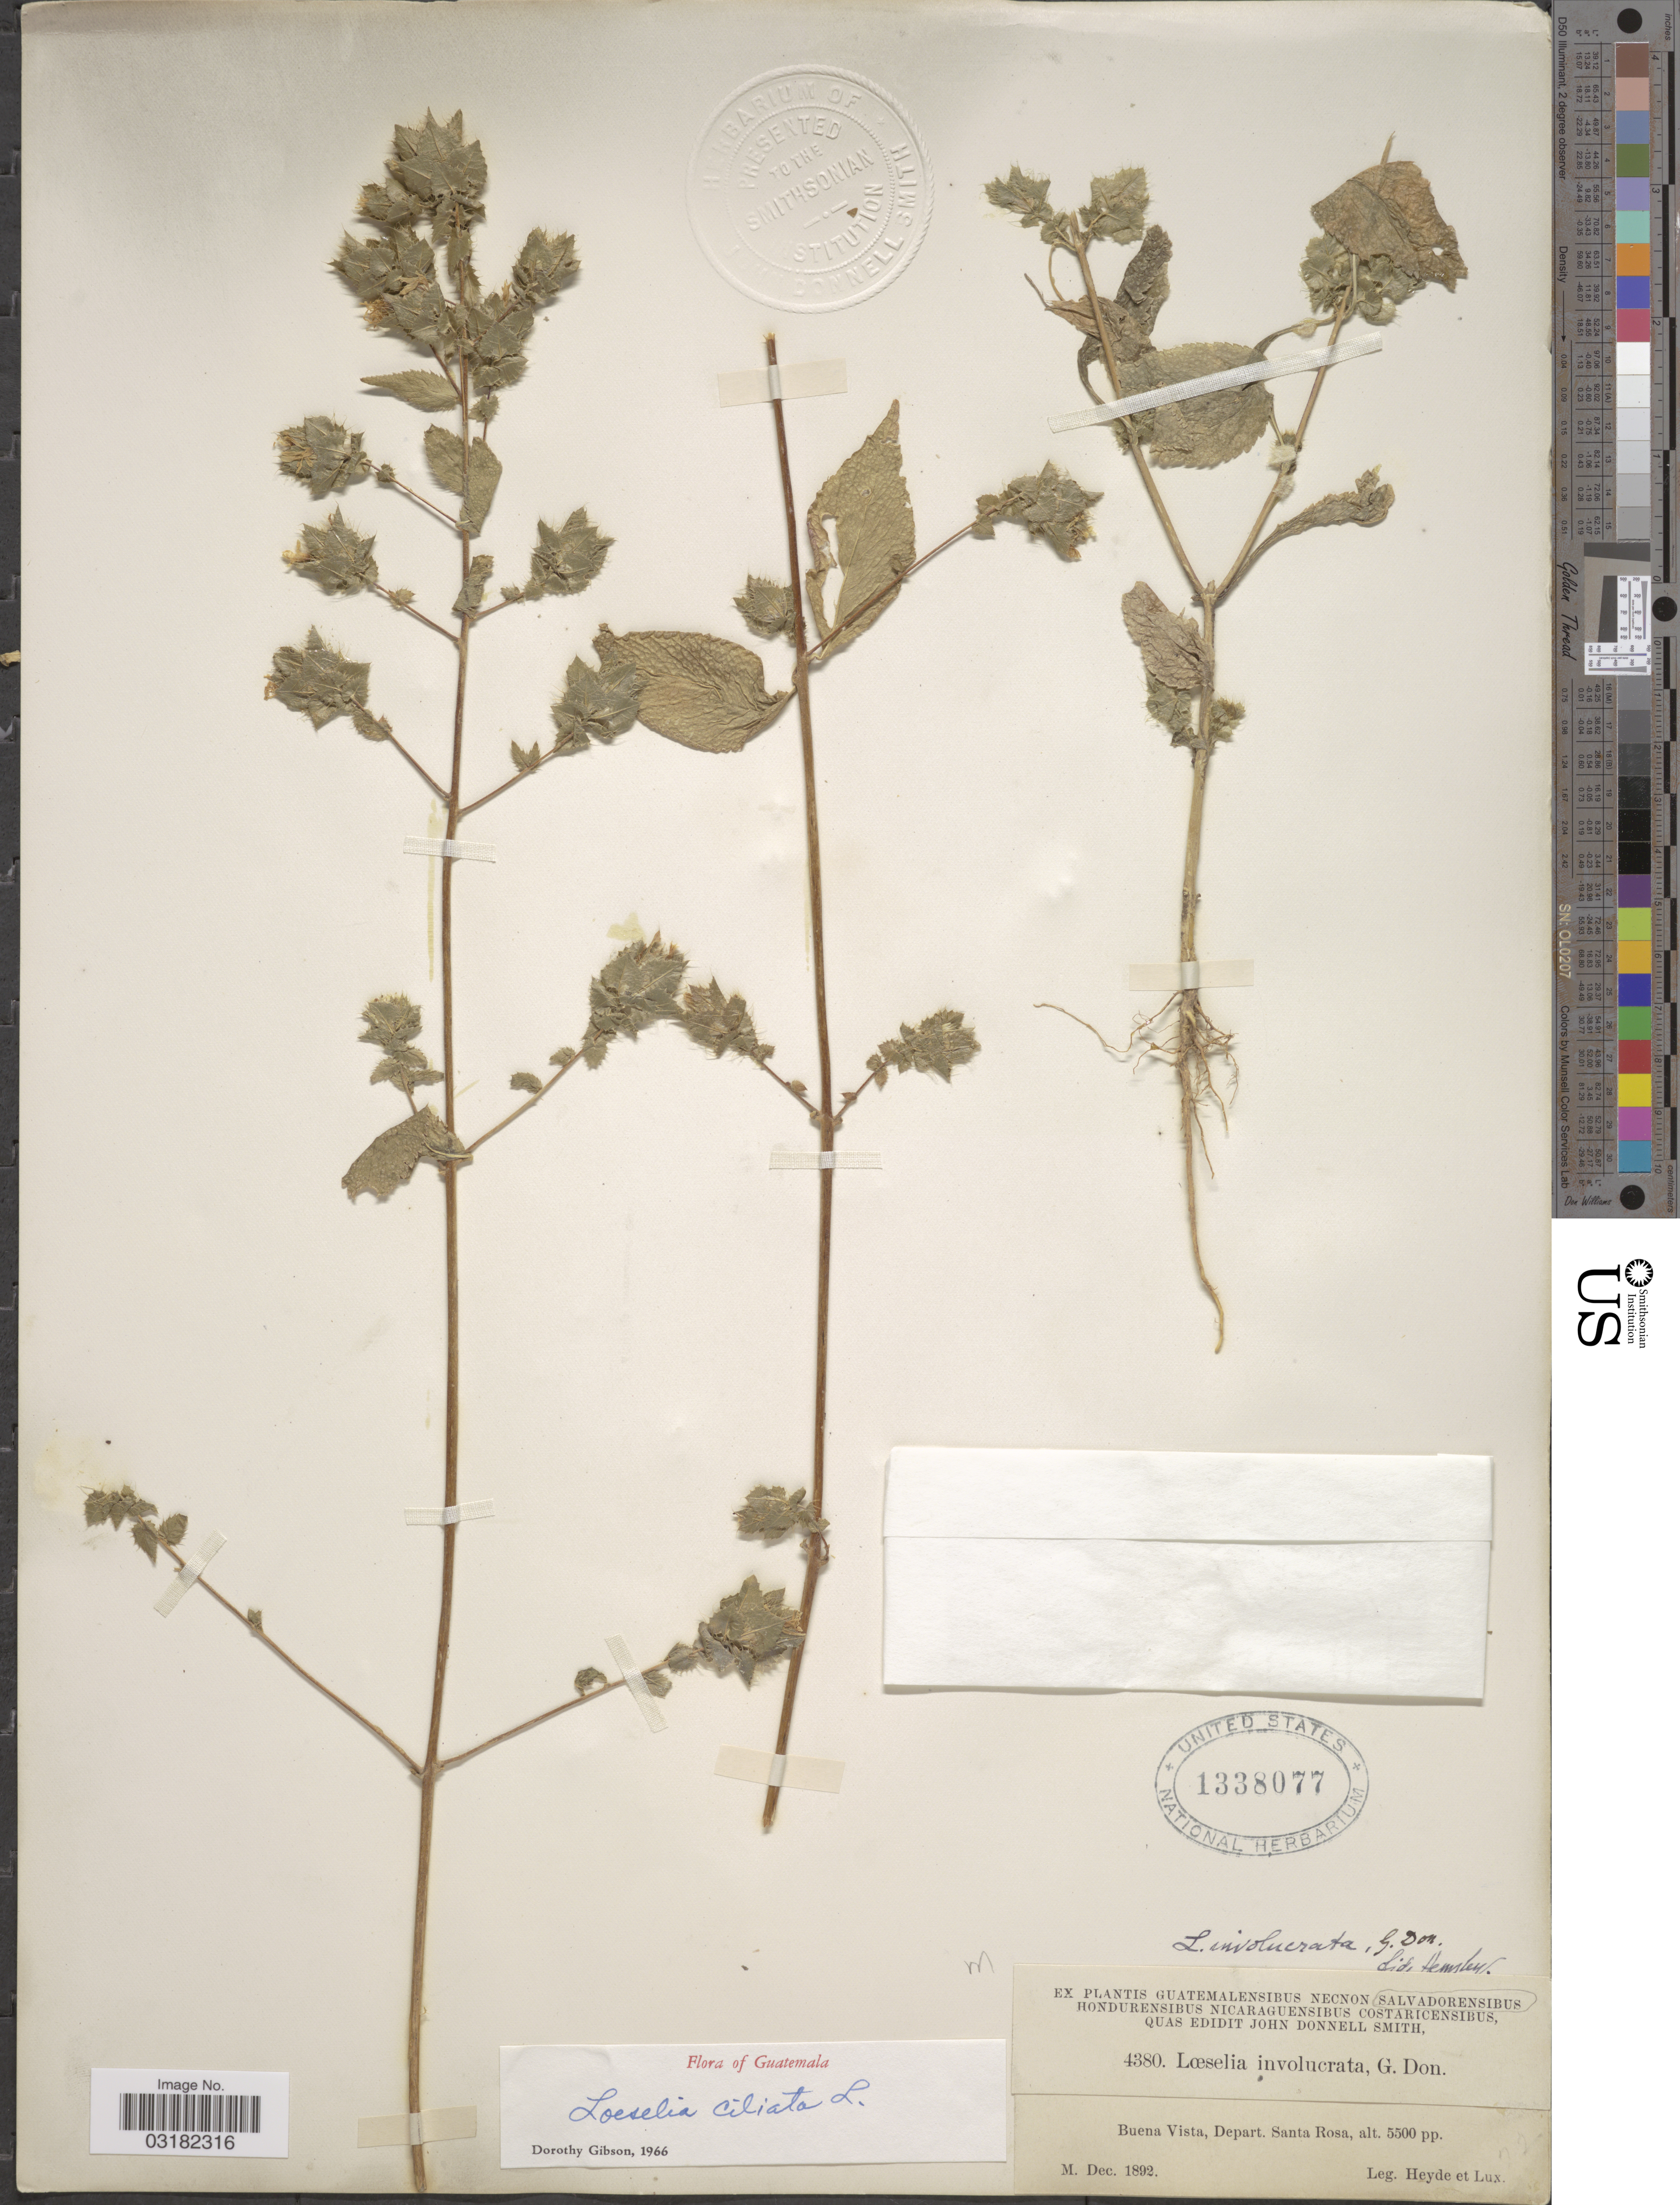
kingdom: Plantae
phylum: Tracheophyta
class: Magnoliopsida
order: Ericales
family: Polemoniaceae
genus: Loeselia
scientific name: Loeselia ciliata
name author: L.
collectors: Heyde & Lux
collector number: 4380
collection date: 1892-12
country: Guatemala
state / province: Santa Rosa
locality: Buena Vista, Depart. Santa Rosa.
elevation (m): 1676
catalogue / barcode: US 1338077